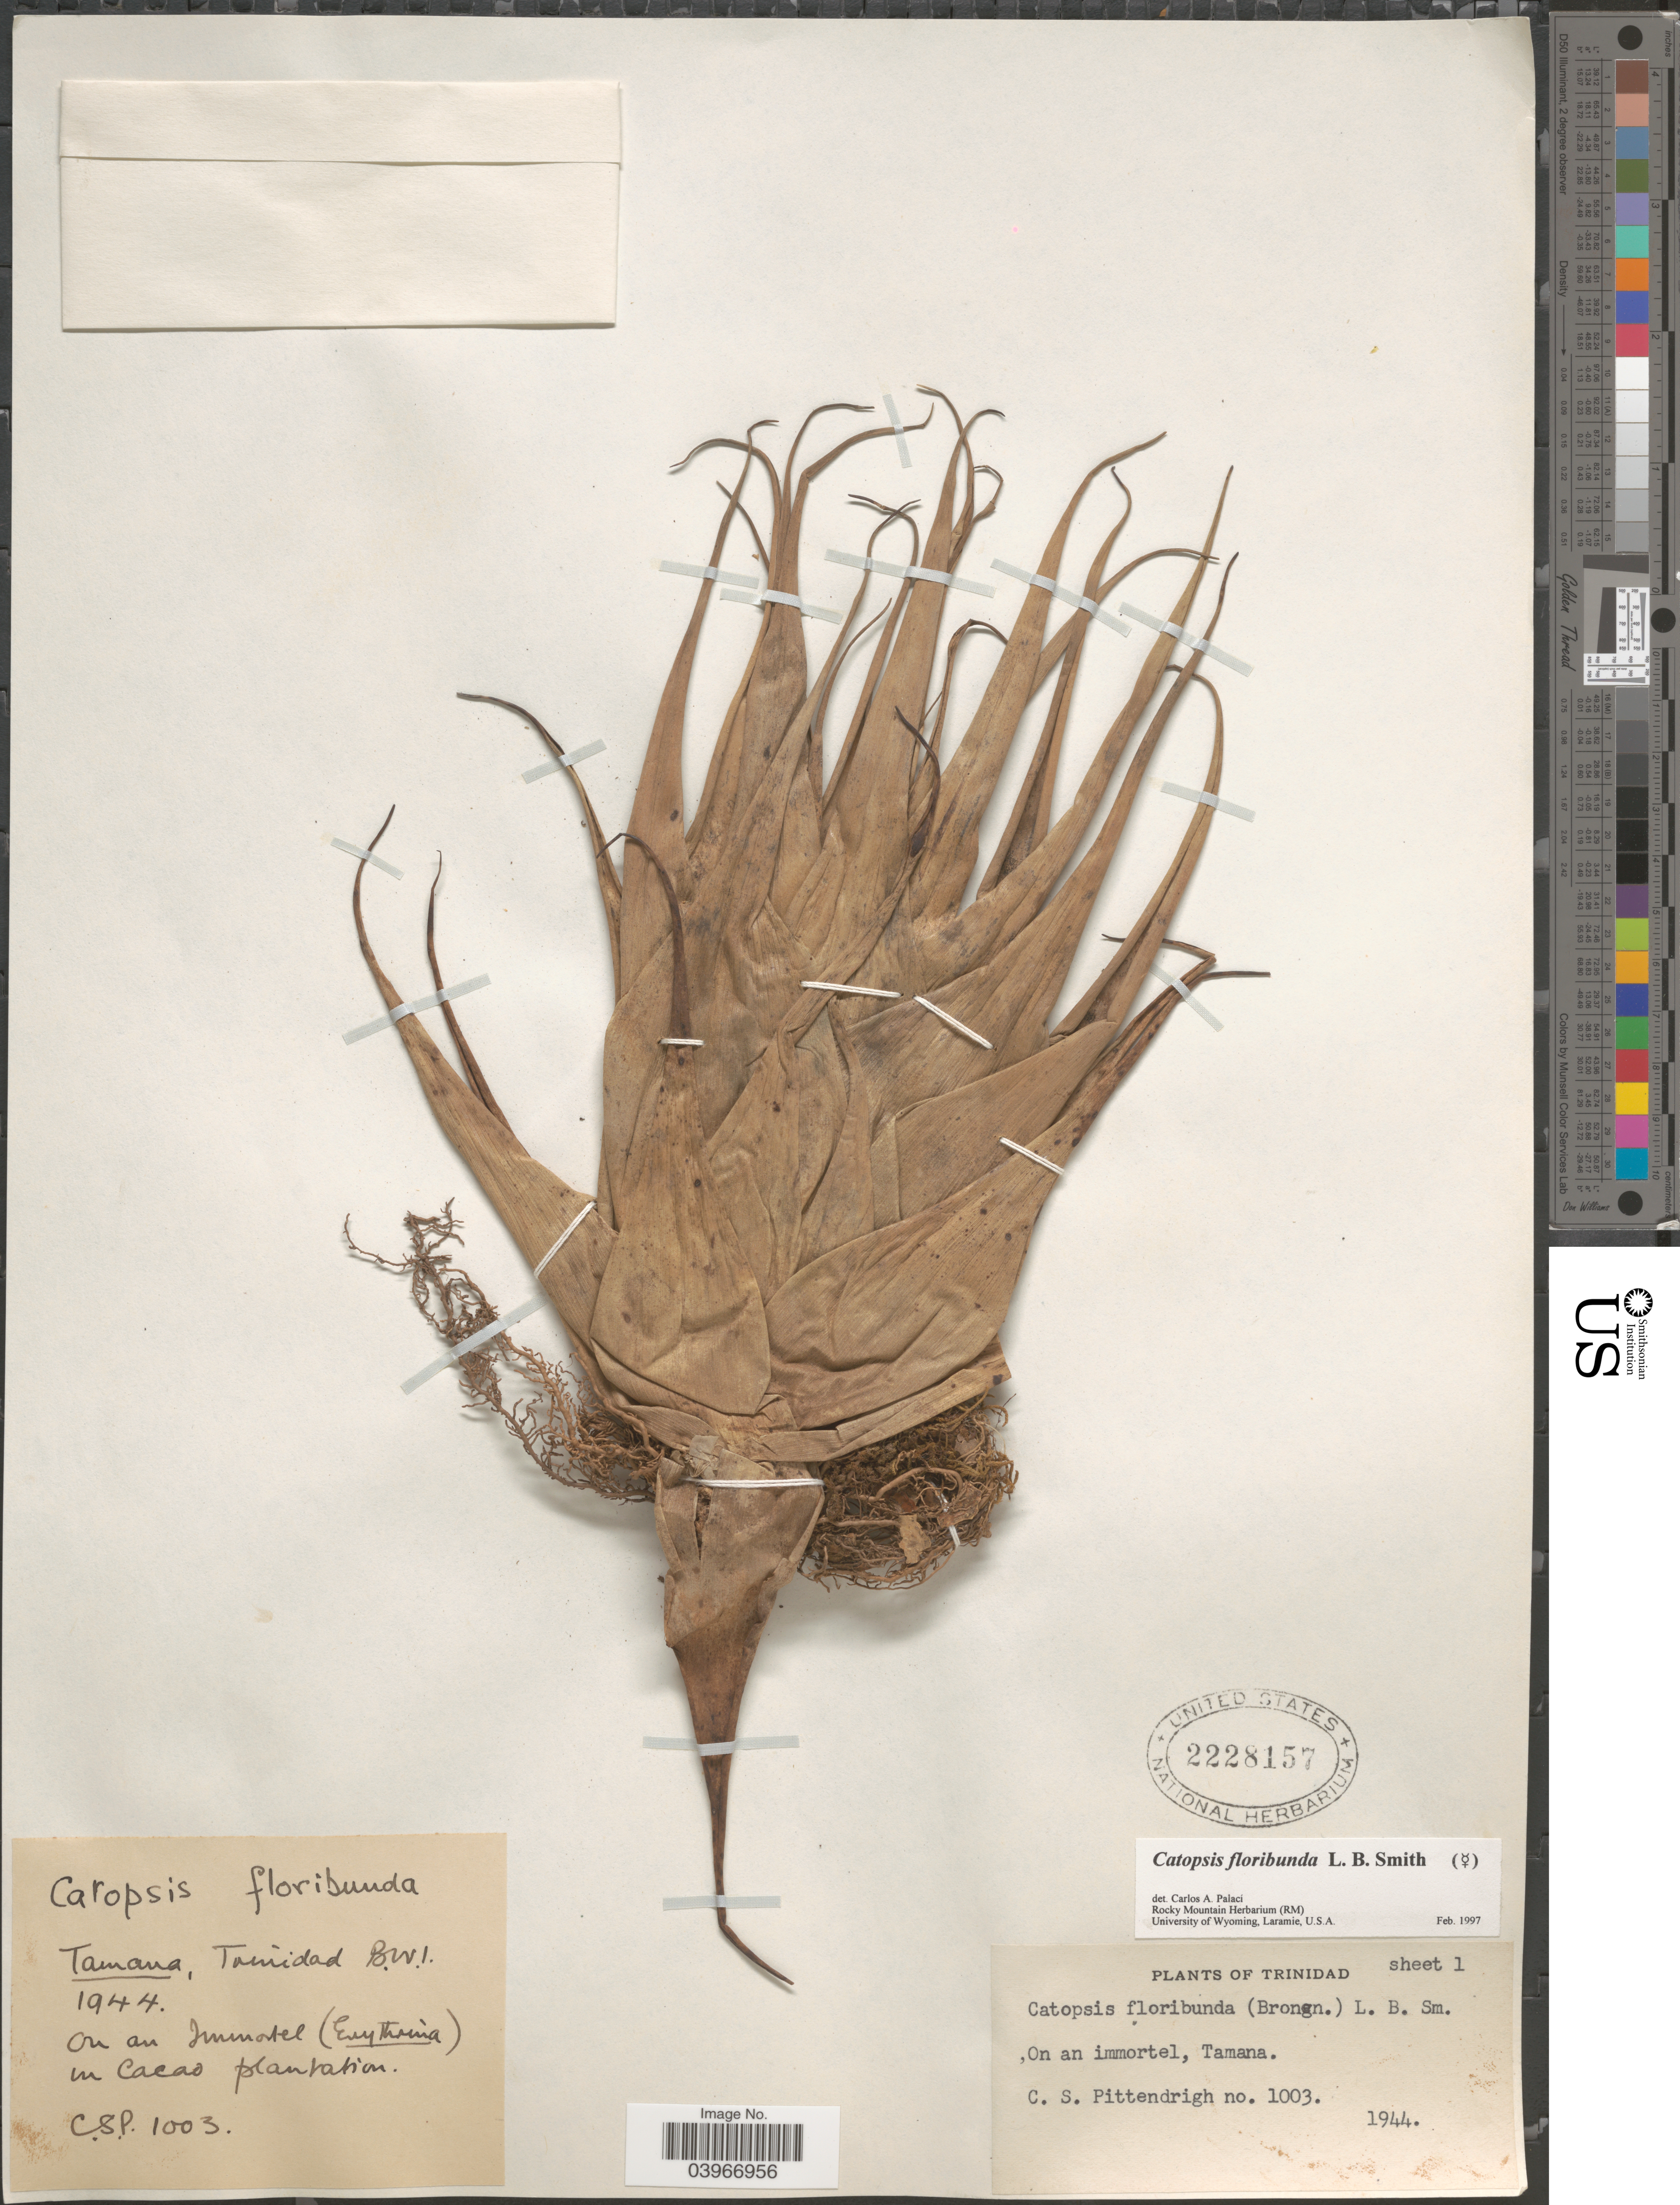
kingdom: Plantae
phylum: Tracheophyta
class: Liliopsida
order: Poales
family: Bromeliaceae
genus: Catopsis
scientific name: Catopsis floribunda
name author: L.B. Sm.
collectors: C. Pittendrigh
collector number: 1003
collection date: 1944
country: Trinidad and Tobago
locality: Tamana, Trinidad B. W. I.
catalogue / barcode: US 2228157